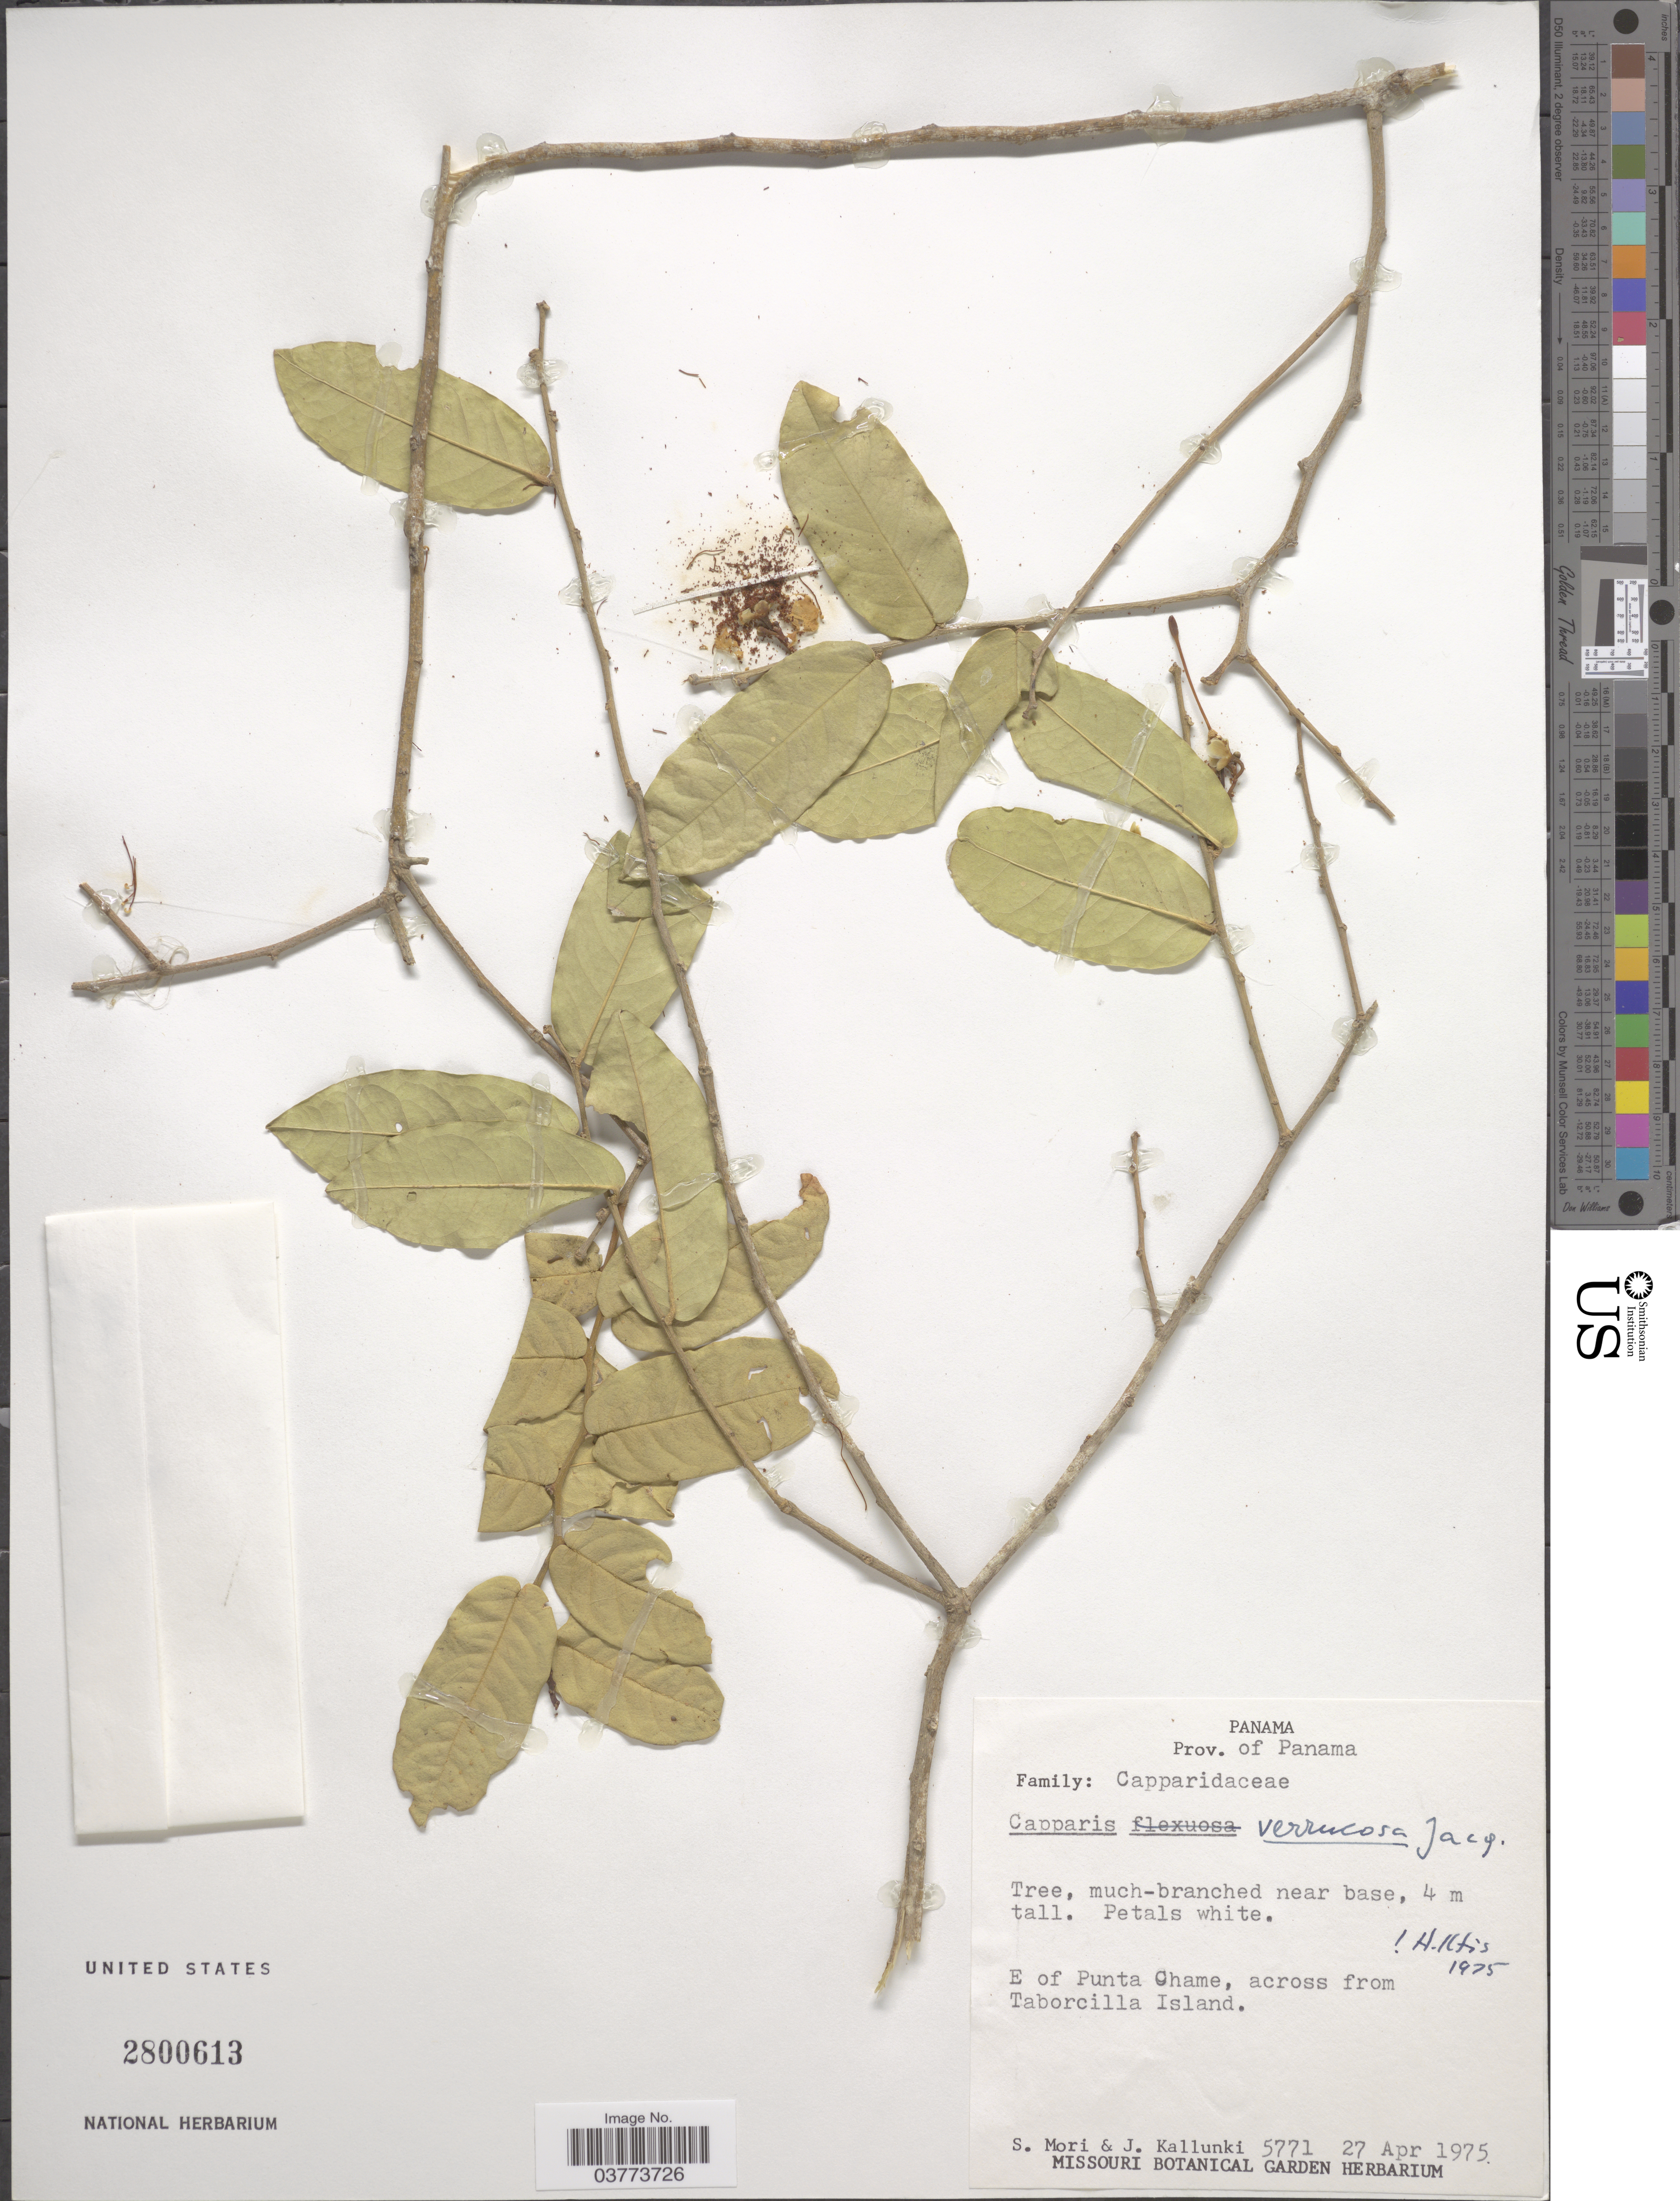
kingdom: Plantae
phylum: Tracheophyta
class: Magnoliopsida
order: Brassicales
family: Capparaceae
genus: Cynophalla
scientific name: Cynophalla verrucosa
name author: (Jacq.) J. Presl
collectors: S. Mori & J. Kallunki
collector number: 5771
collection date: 1975-04-27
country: Panama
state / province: Panamá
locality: E of Punta Chame, across from Taborcilla Island.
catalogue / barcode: US 2800613